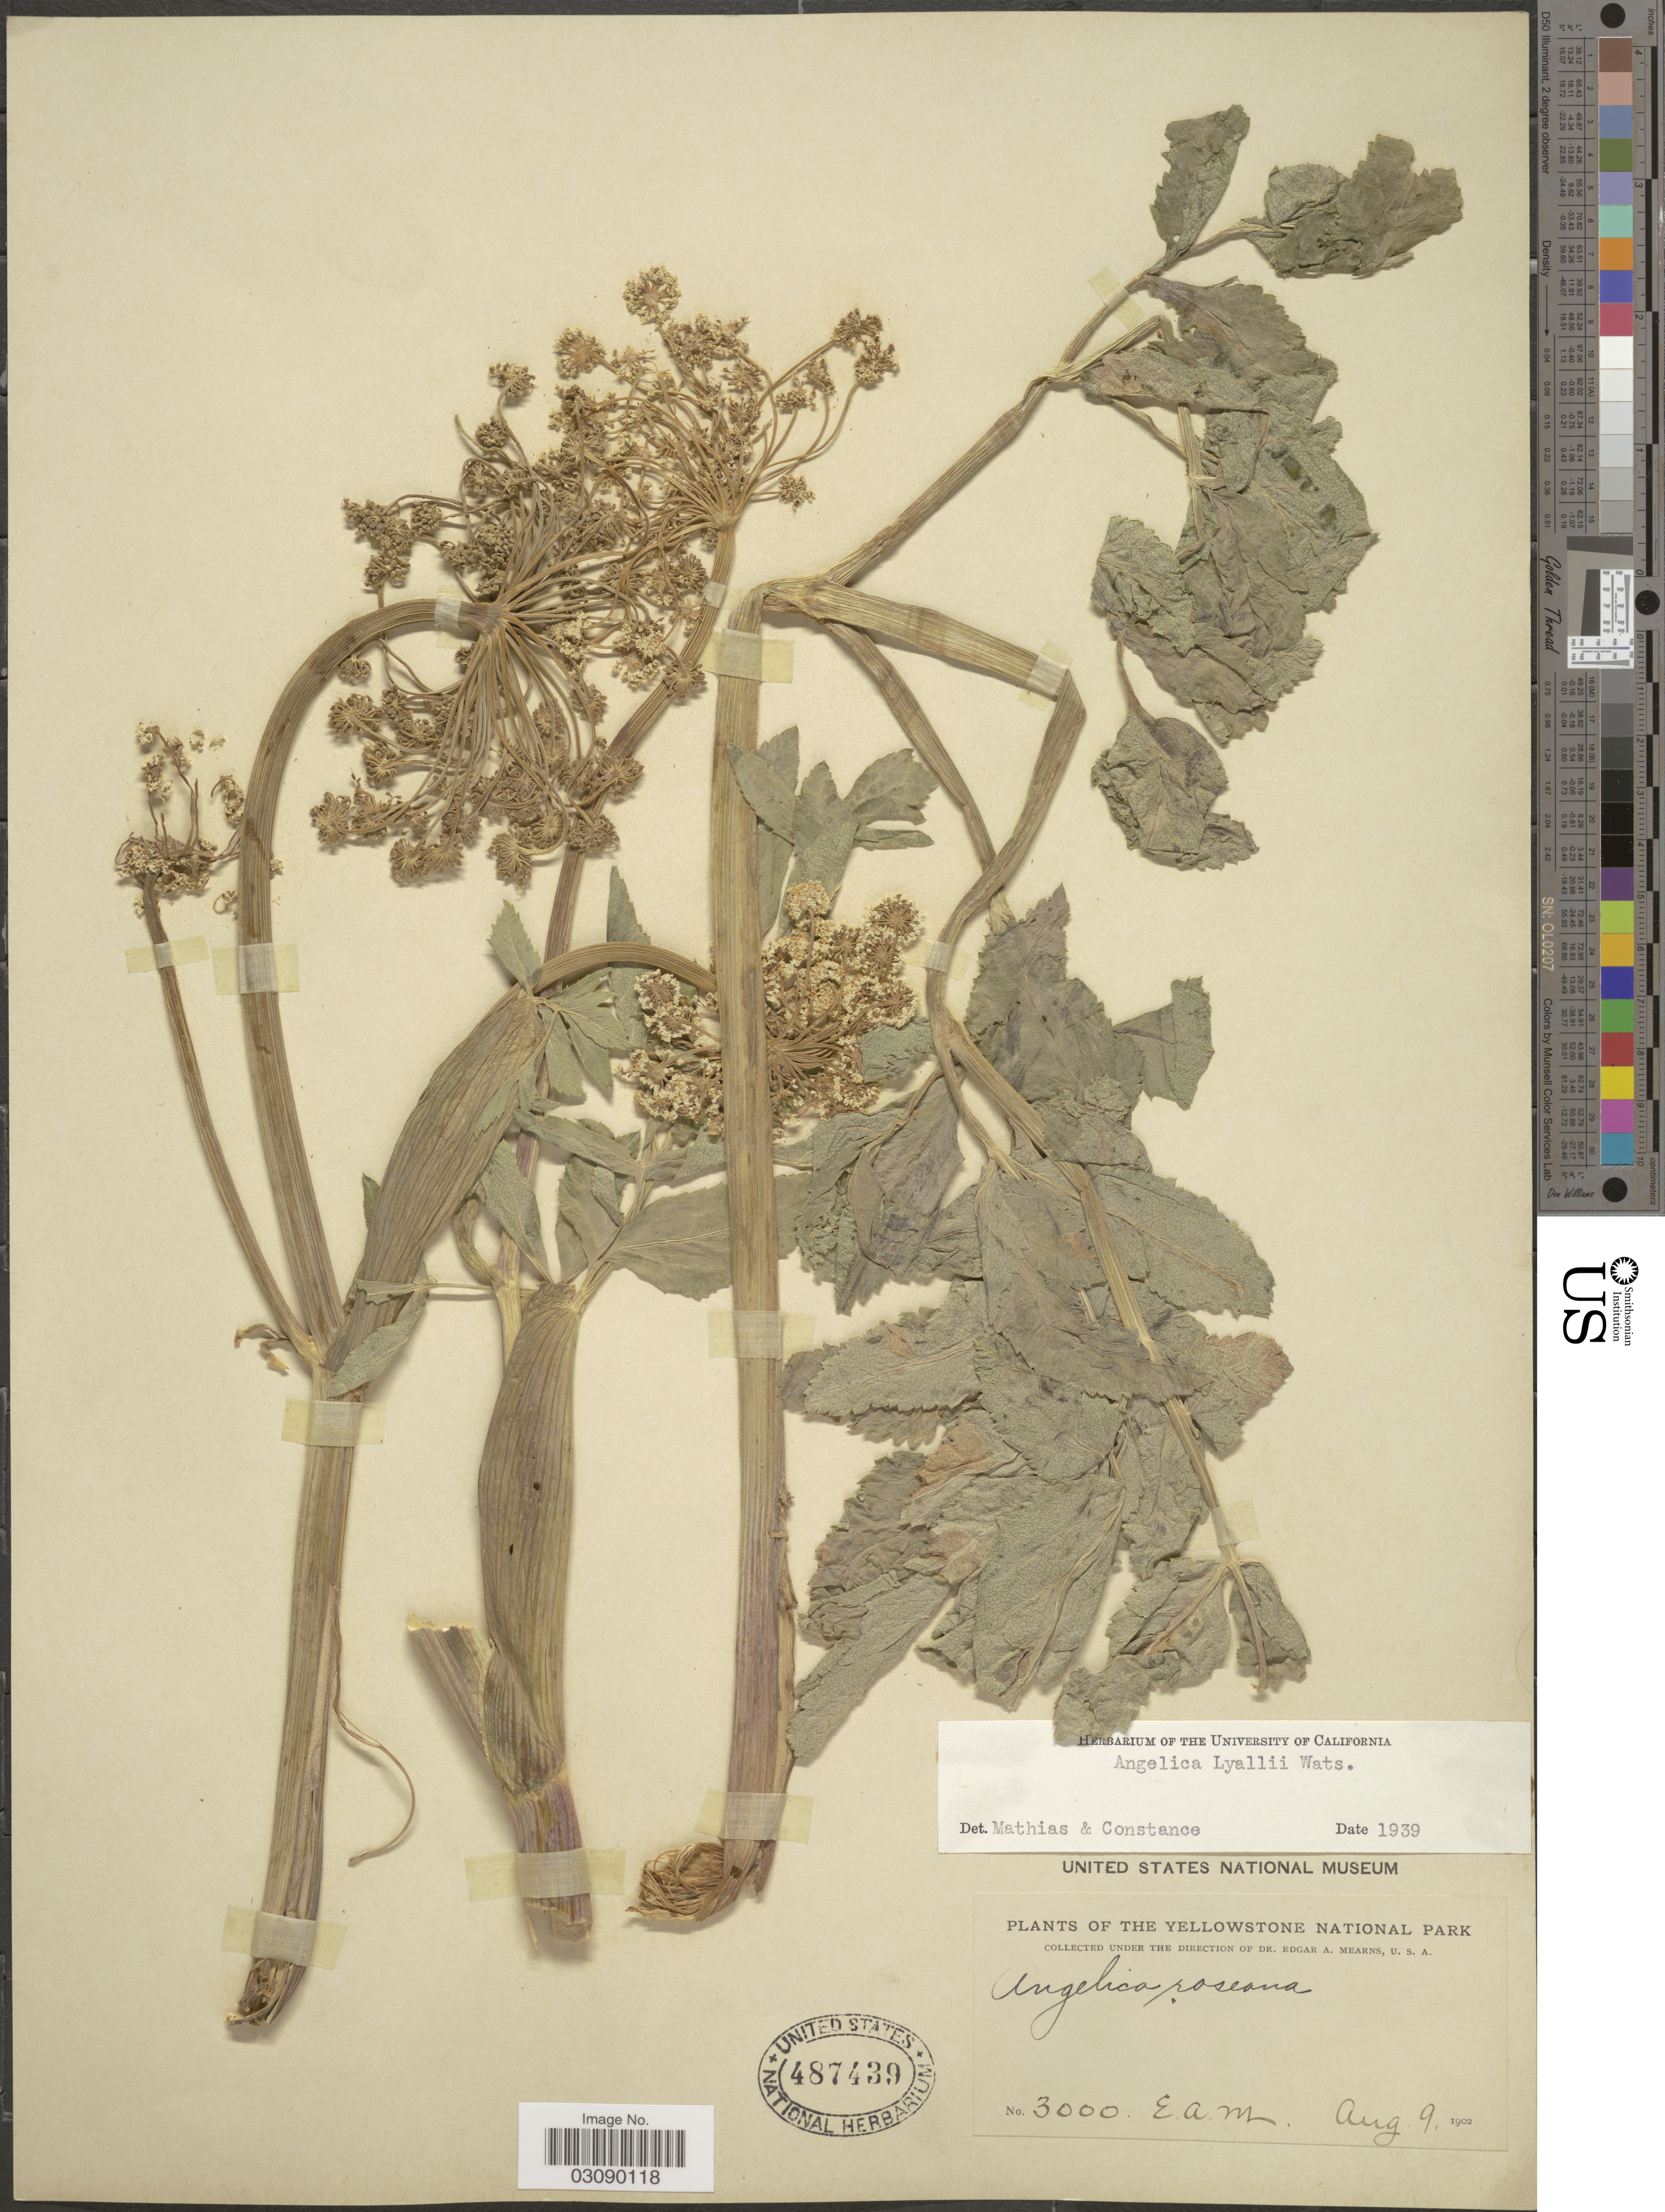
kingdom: Plantae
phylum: Tracheophyta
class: Magnoliopsida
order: Apiales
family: Apiaceae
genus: Angelica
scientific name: Angelica arguta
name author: Nutt.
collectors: E. A. Mearns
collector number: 3000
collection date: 1902-08-09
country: United States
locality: Yellowstone National Park.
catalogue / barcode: US 487439